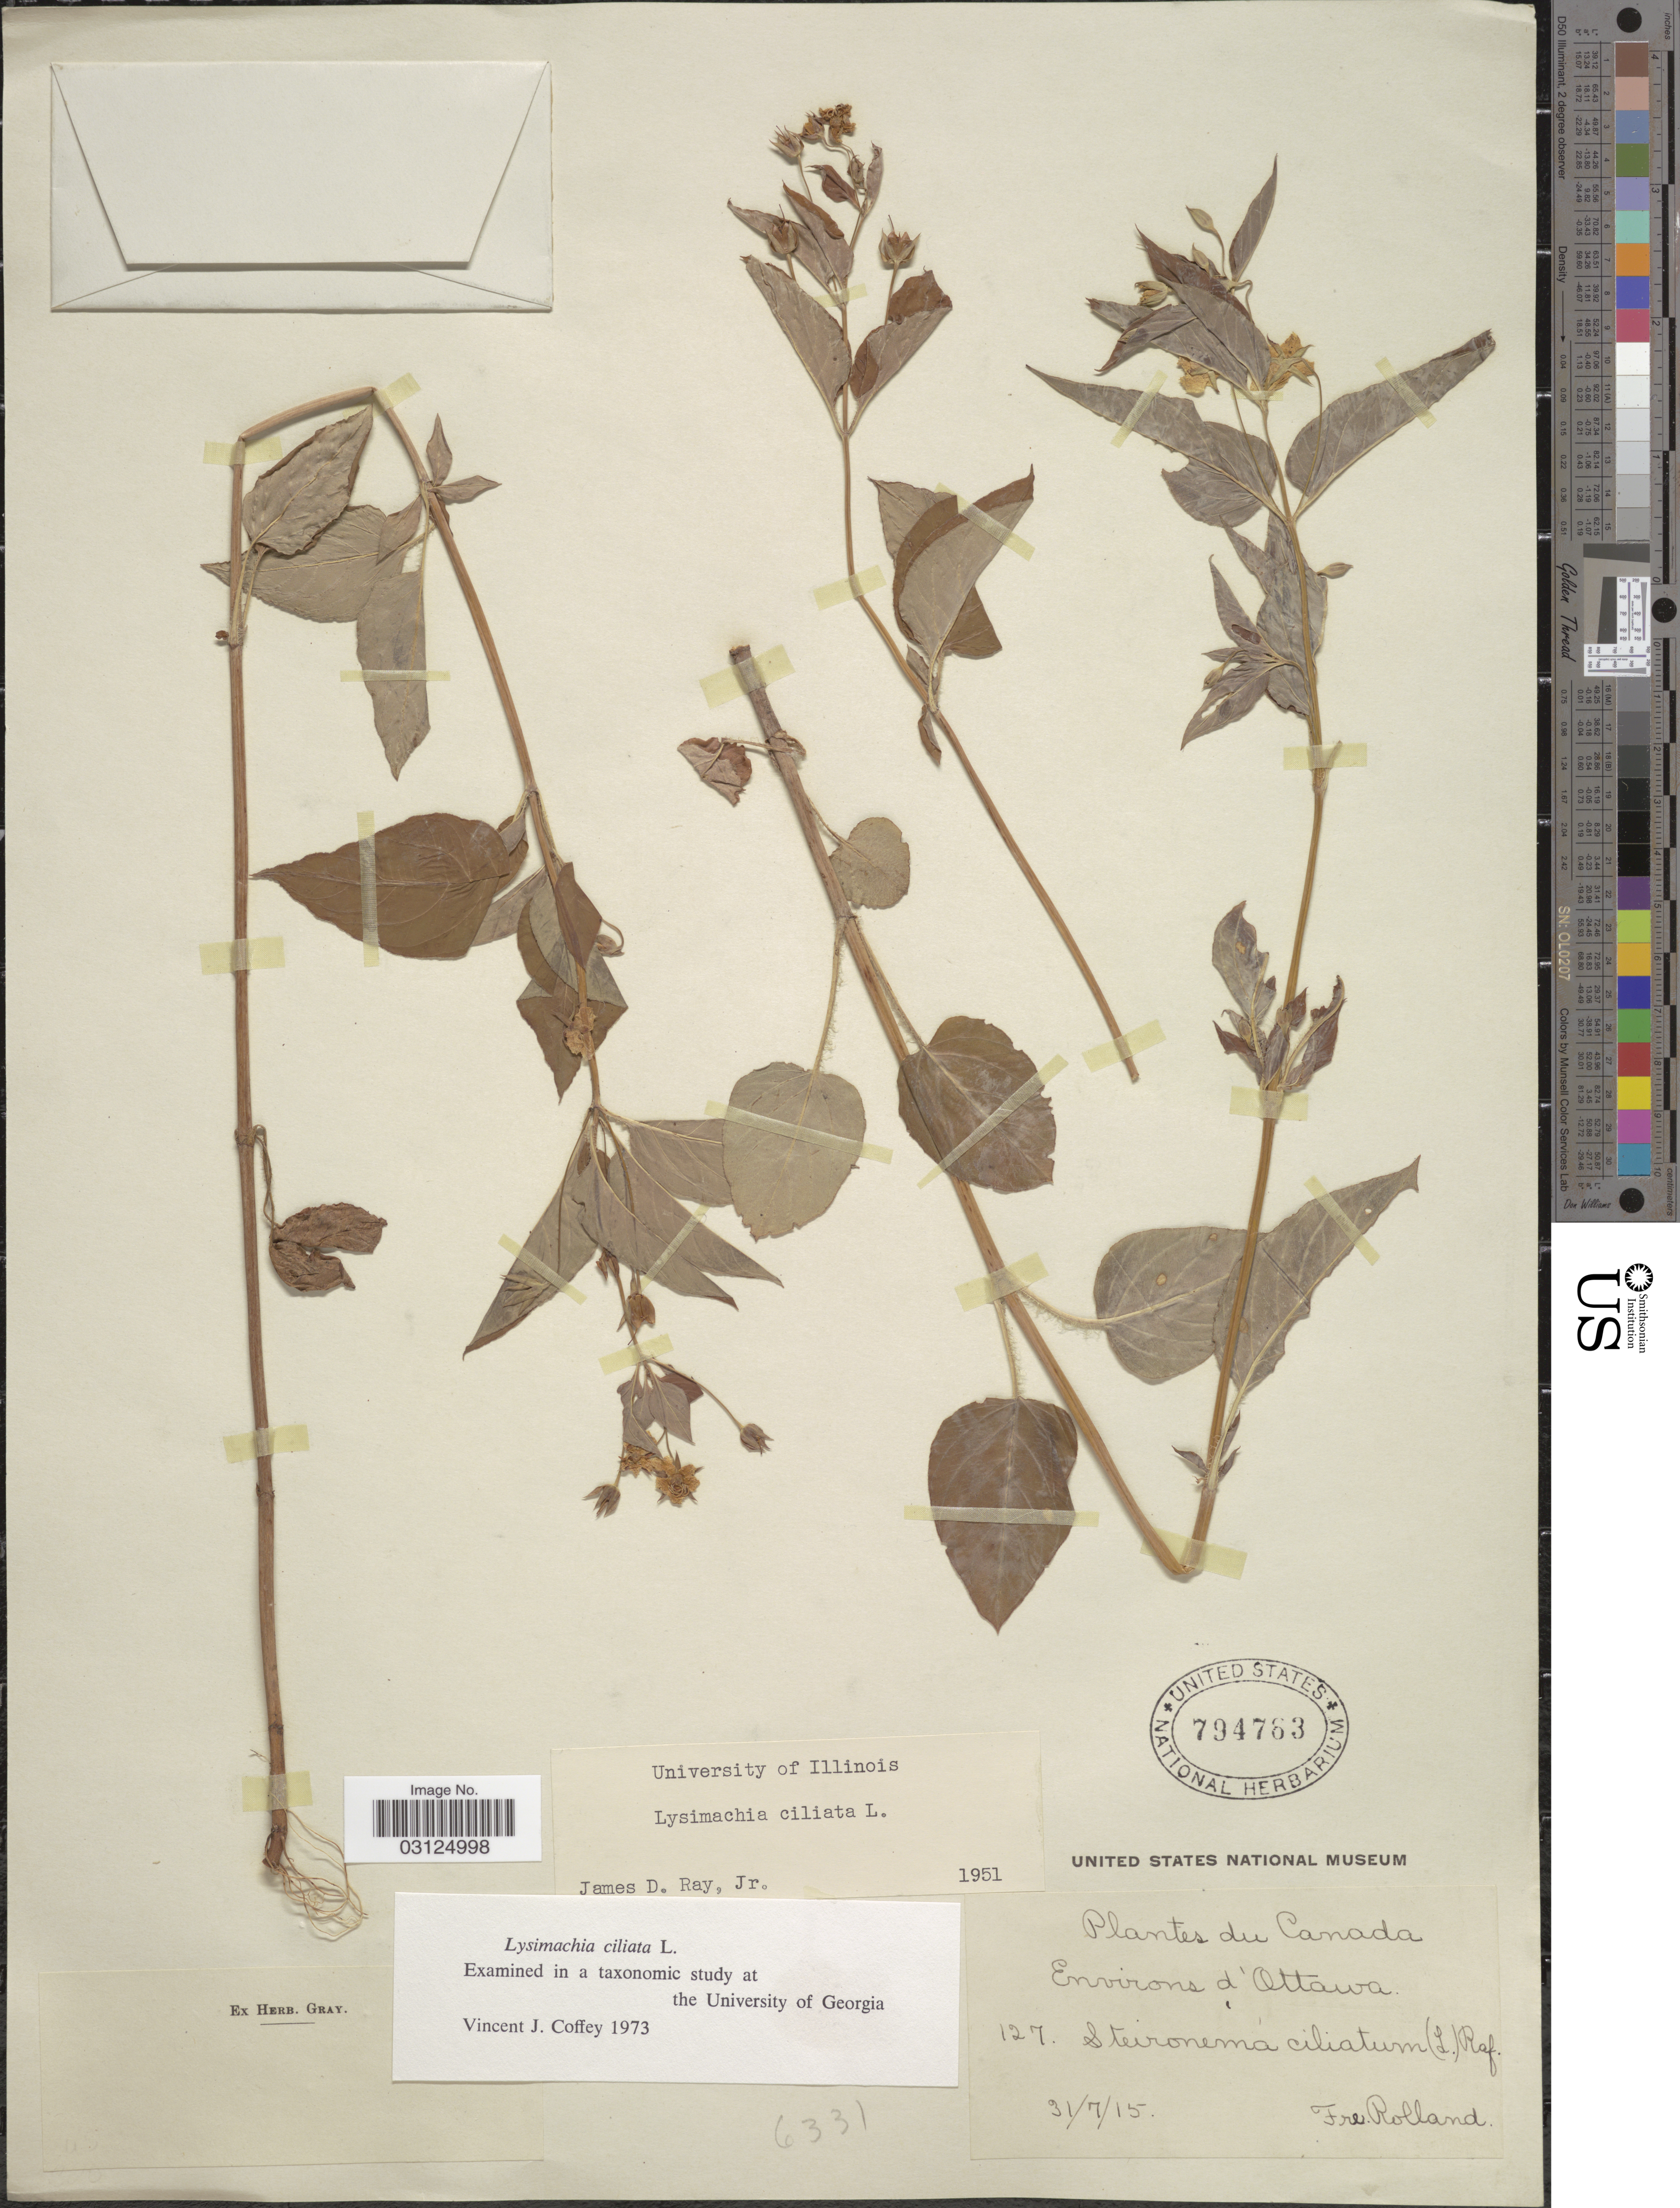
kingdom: Plantae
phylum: Tracheophyta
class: Magnoliopsida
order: Ericales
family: Primulaceae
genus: Lysimachia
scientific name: Lysimachia ciliata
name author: L.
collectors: B. Rolland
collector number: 127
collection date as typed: Transcribed d/m/y: 31/7/15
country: Canada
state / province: Ontario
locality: Environs d'Ottawa.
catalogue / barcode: US 794763